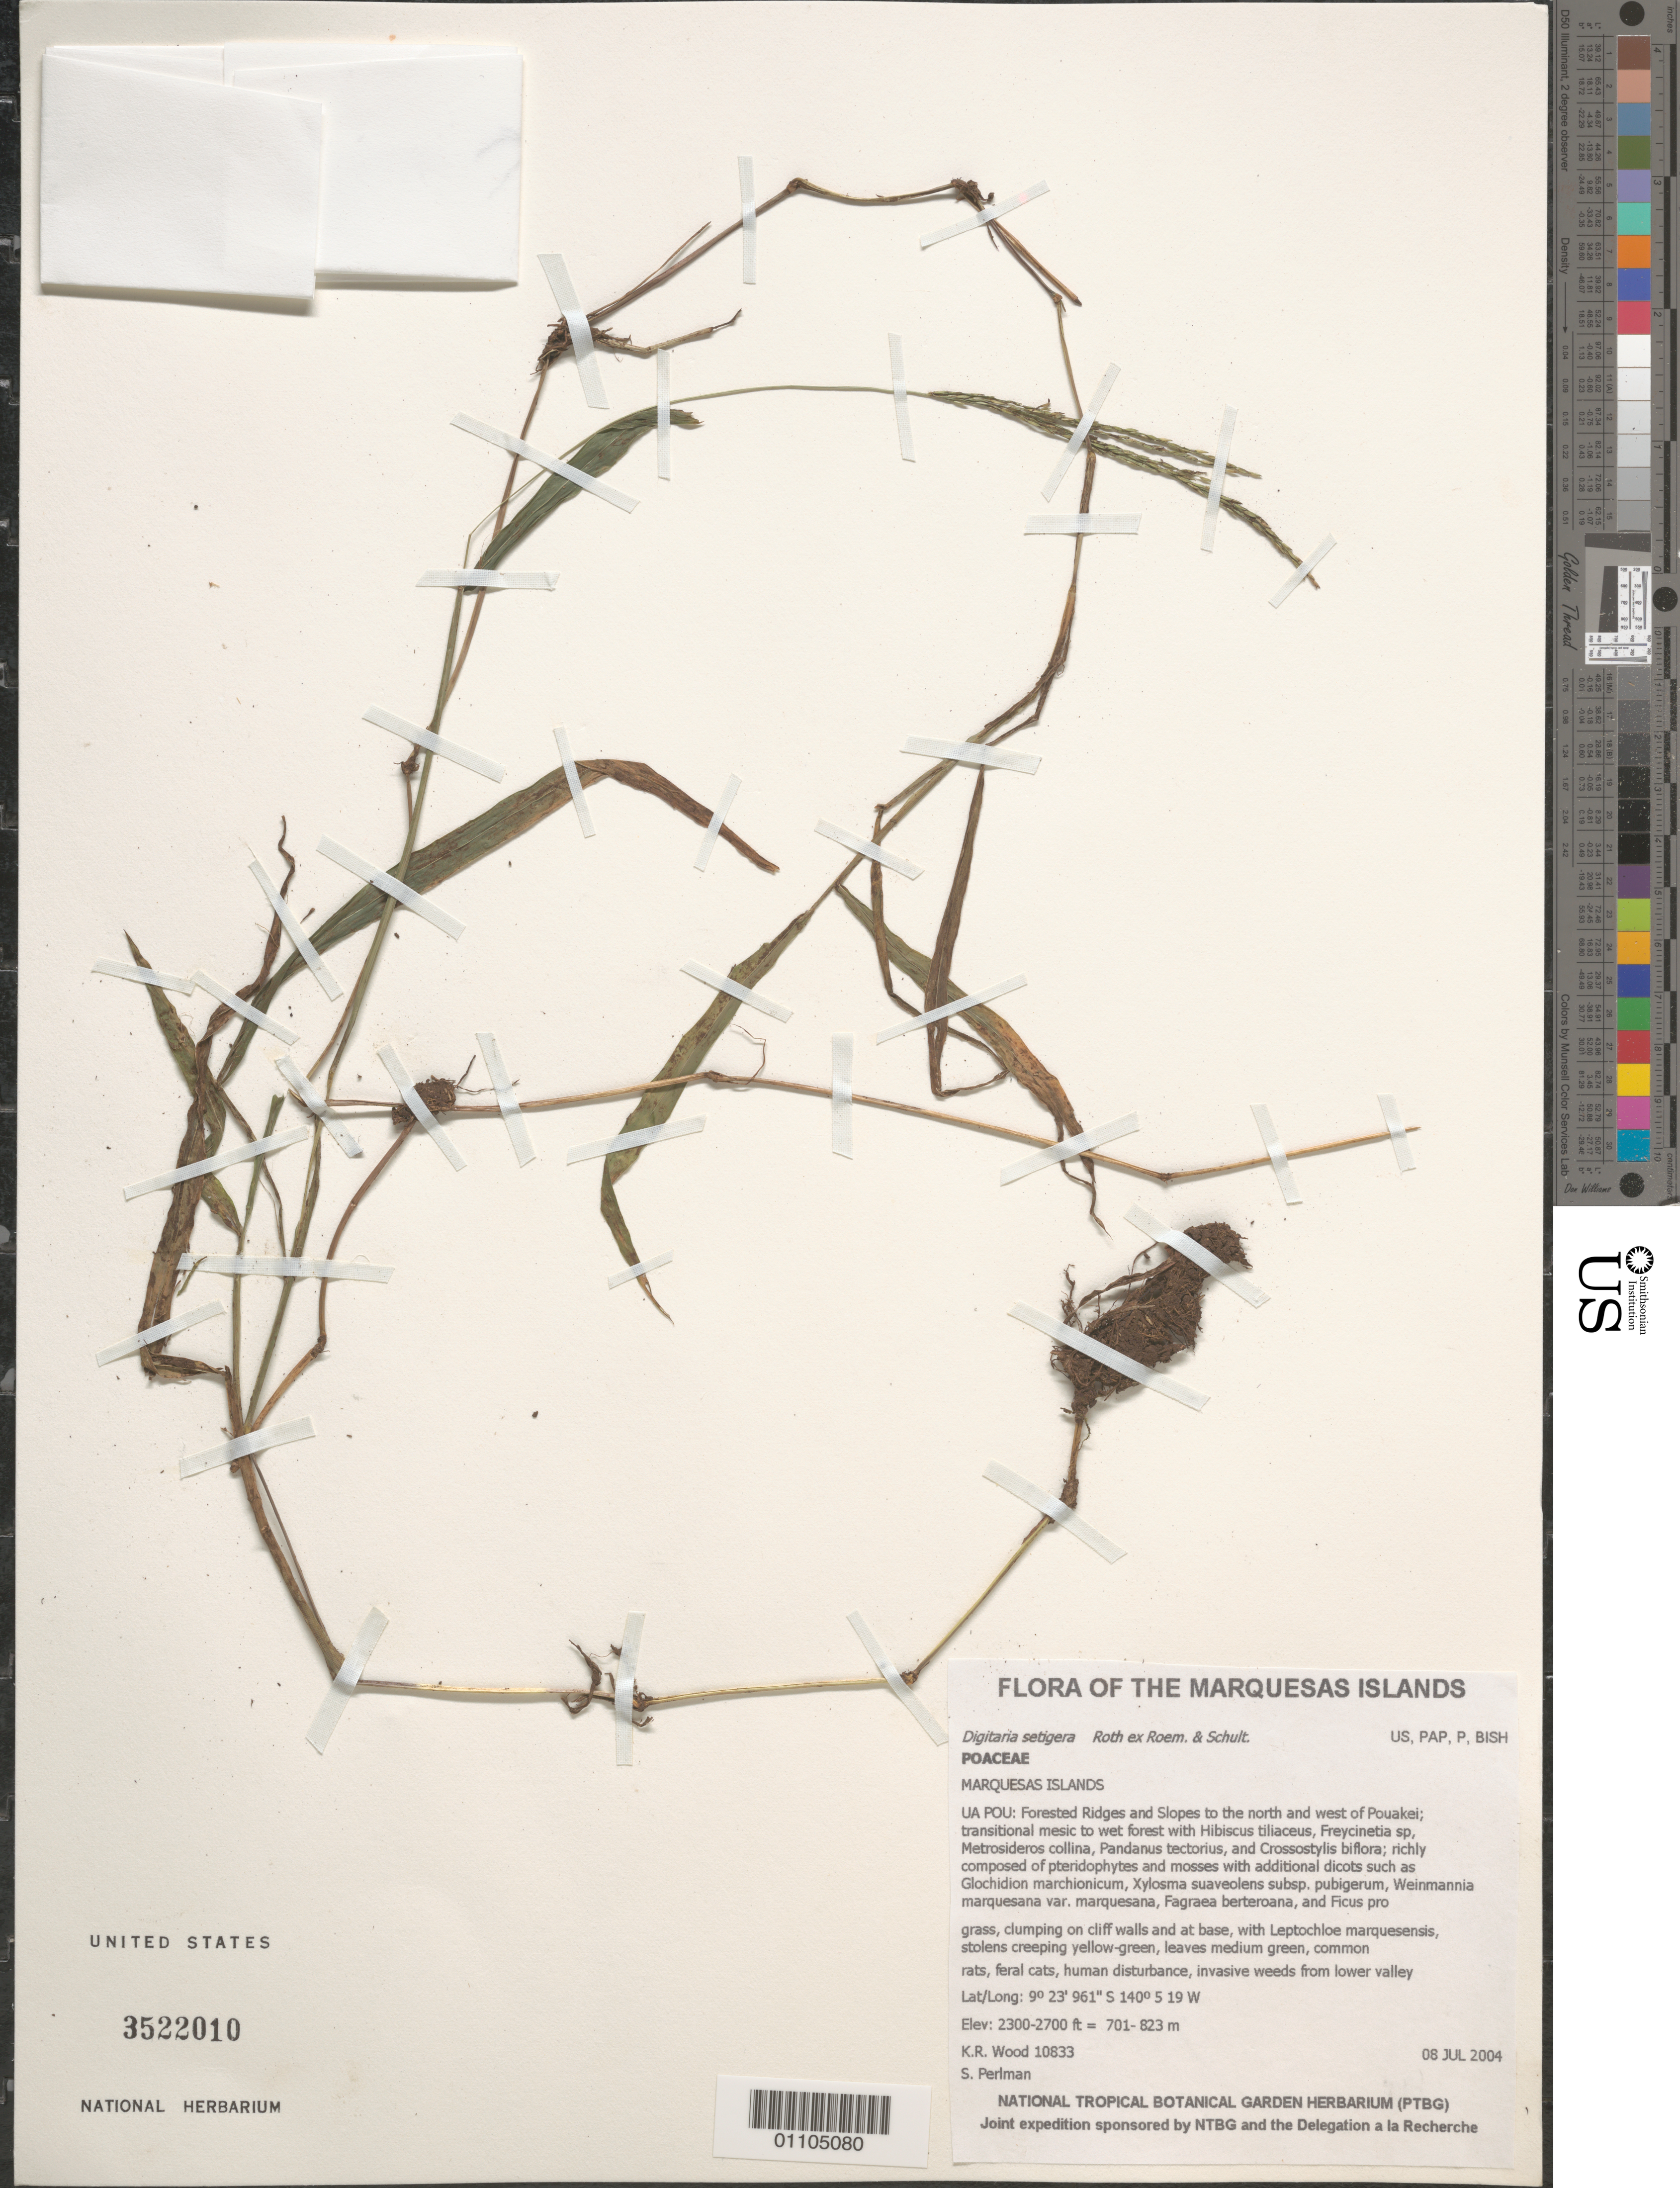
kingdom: Plantae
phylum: Tracheophyta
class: Liliopsida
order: Poales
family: Poaceae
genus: Digitaria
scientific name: Digitaria setigera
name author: Roth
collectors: K. R. Wood & S. P. Perlman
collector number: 10833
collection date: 2004-07-08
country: French Polynesia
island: Ua Pou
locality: Forested ridges and slopes to the north and west of Pouakei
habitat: Transitional mesic to wet forest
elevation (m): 701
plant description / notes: Rats, feral cats, human disturbance, invasive weeds from lower valley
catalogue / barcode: US 3522010